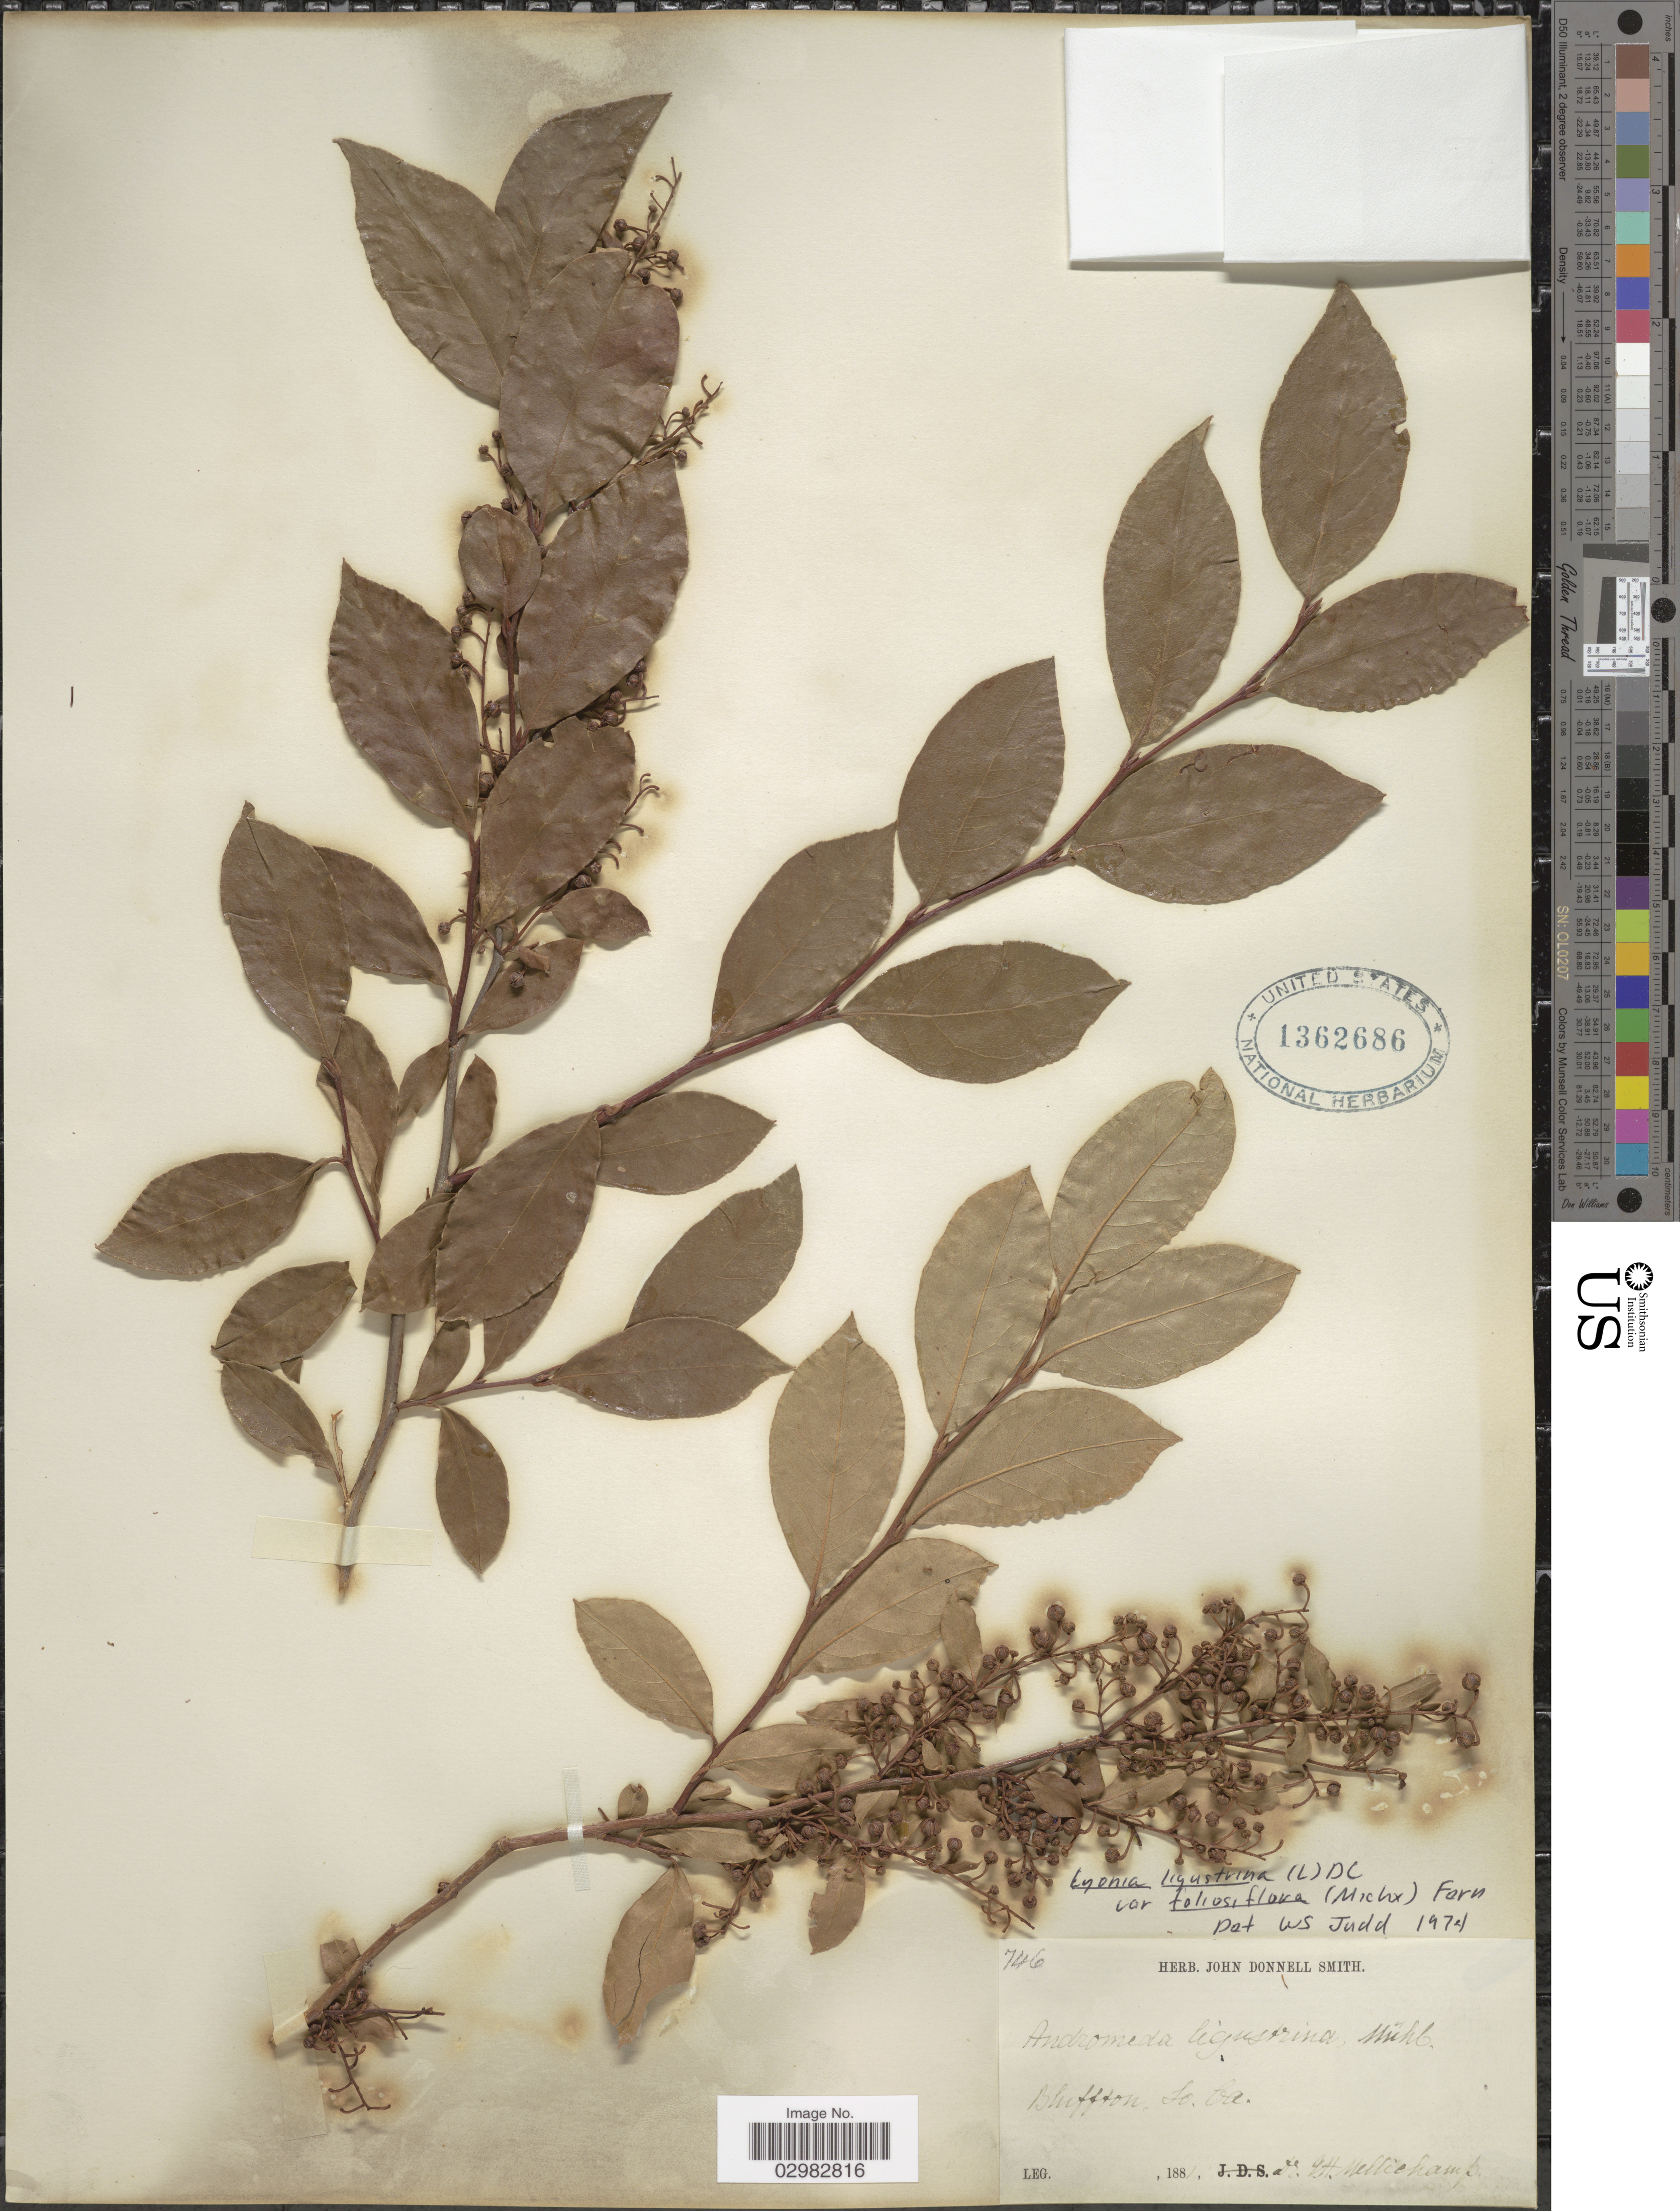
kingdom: Plantae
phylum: Tracheophyta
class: Magnoliopsida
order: Ericales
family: Ericaceae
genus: Lyonia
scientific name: Lyonia ligustrina var. foliosiflora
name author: (Michx.) Fernald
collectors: J. H. Mellichamp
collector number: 746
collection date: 1881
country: United States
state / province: South Carolina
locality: Bluffon.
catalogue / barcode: US 1362686